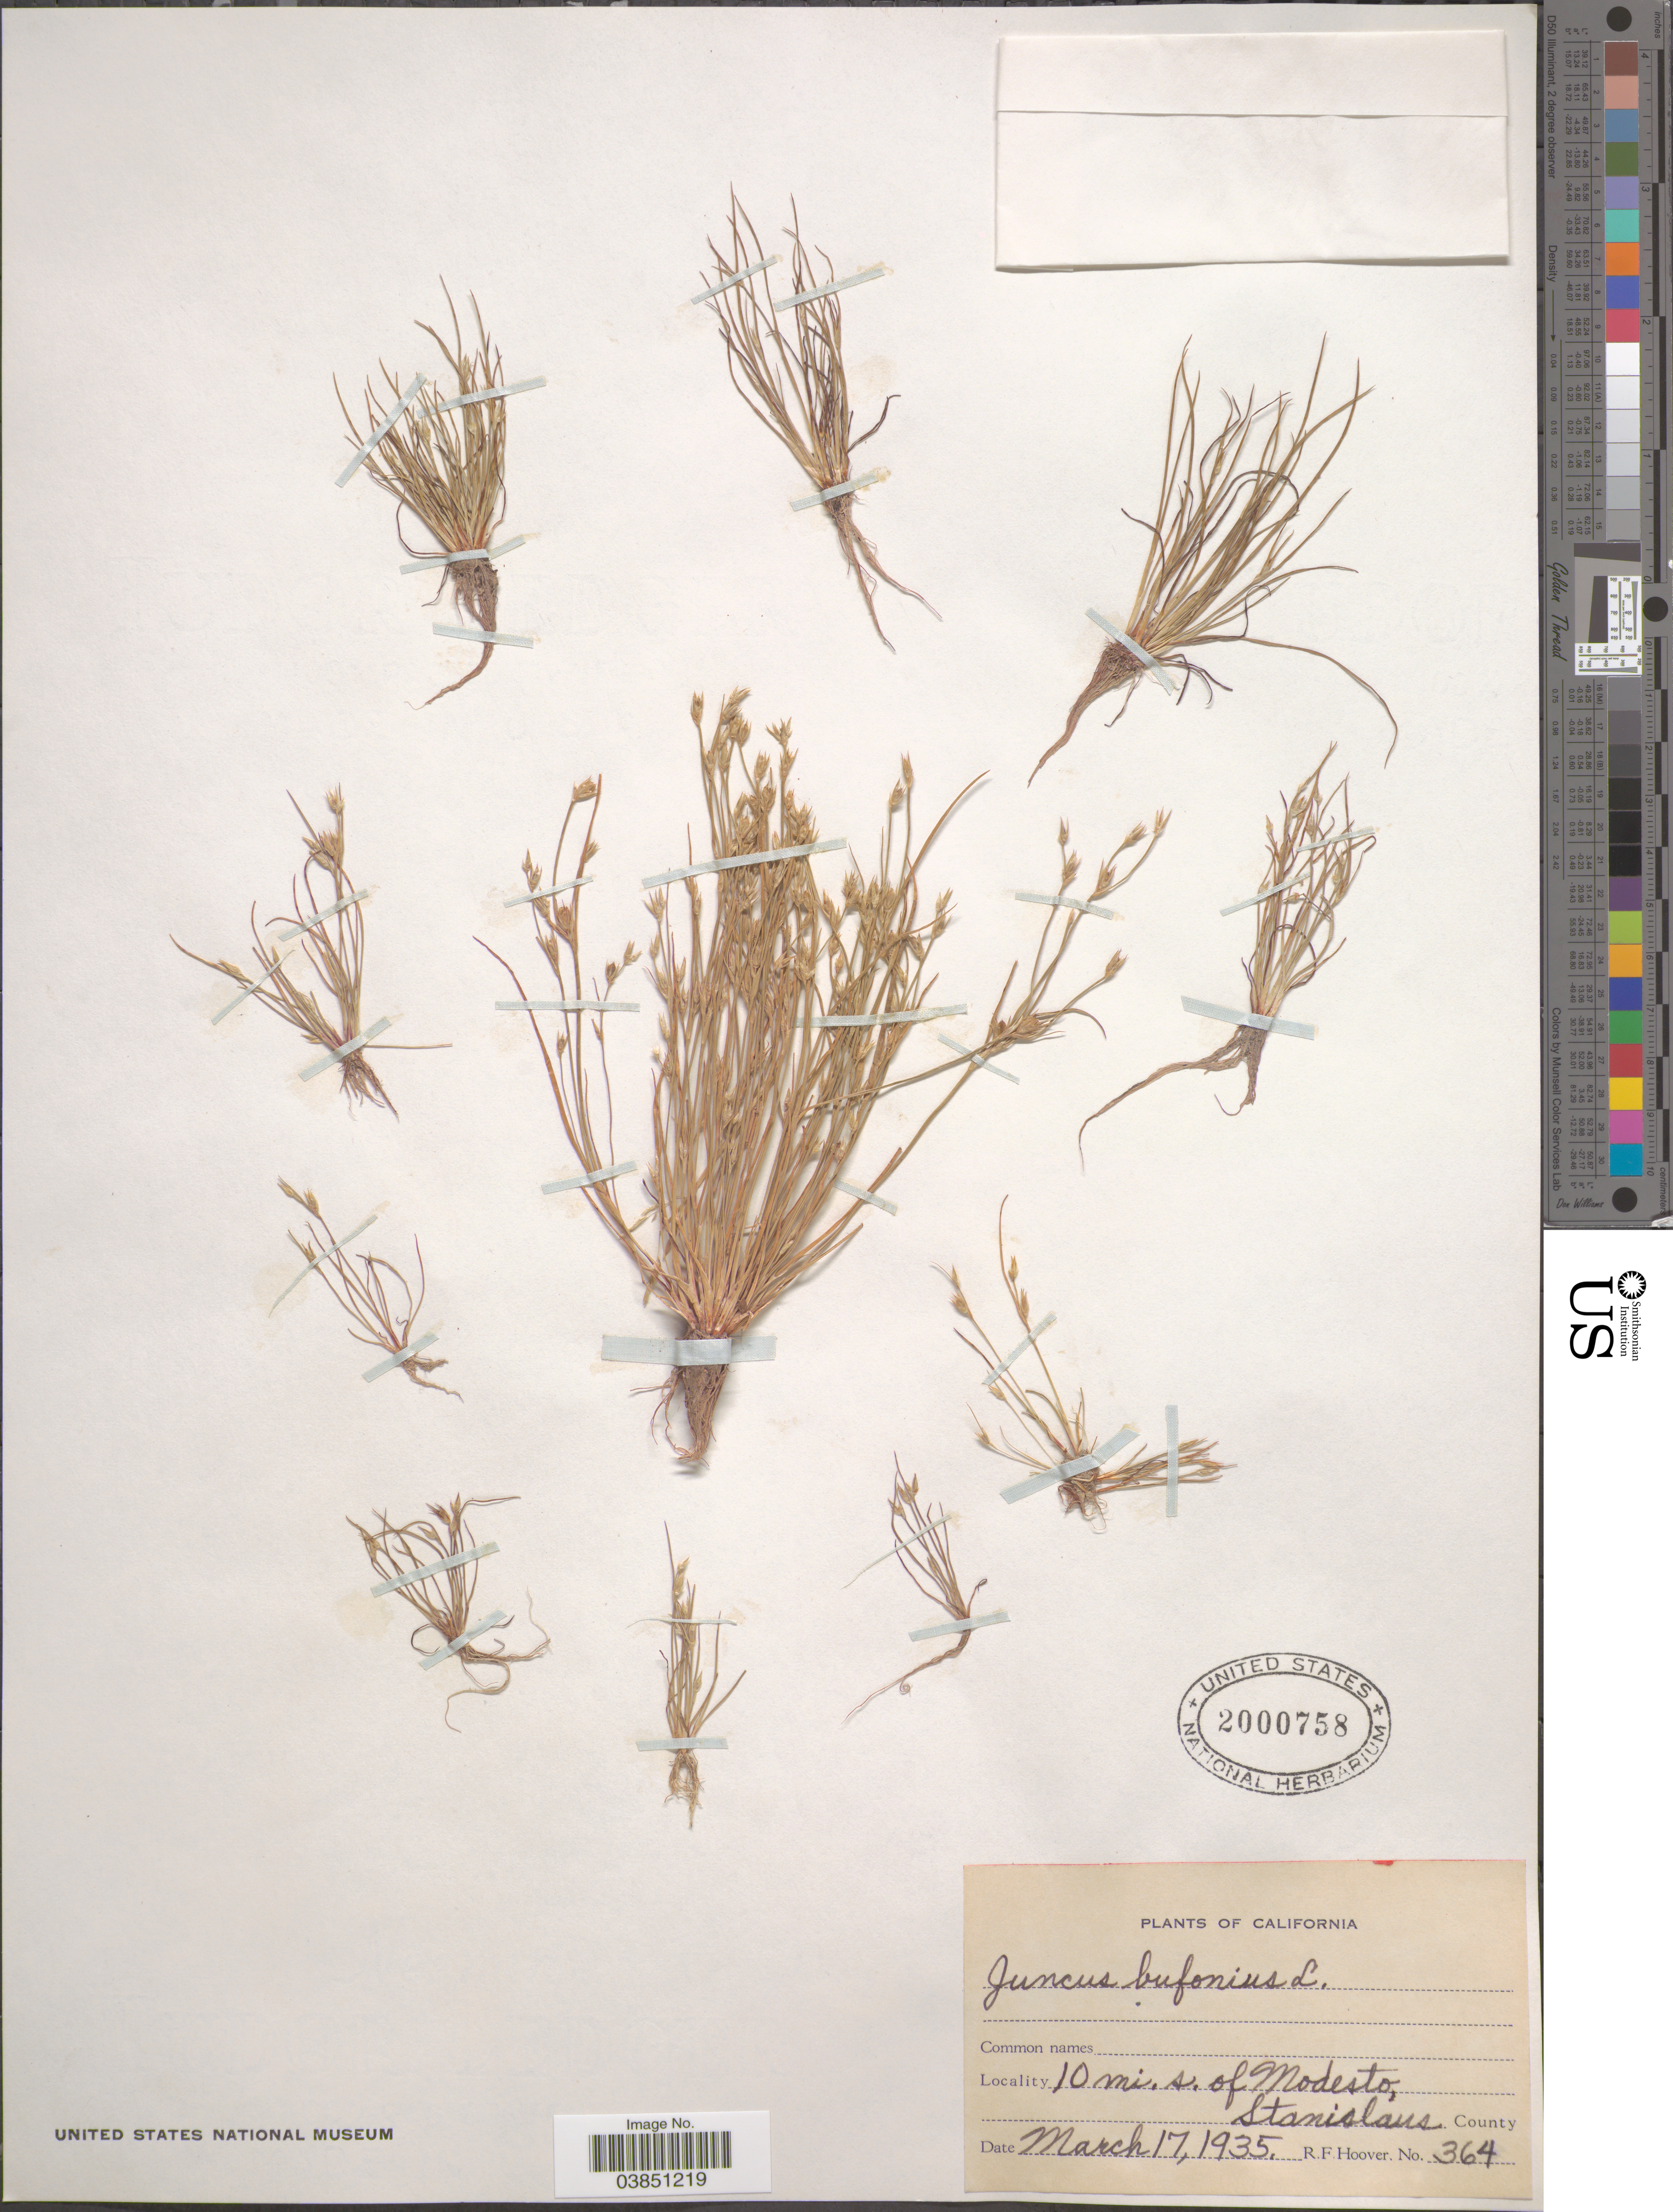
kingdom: Plantae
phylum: Tracheophyta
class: Liliopsida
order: Poales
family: Juncaceae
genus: Juncus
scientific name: Juncus bufonius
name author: L.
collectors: R. F. Hoover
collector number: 364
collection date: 1935-03-17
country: United States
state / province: California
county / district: Stanislaus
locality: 10 mi. s. of Modesto, Stanislaus County.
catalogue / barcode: US 2000758